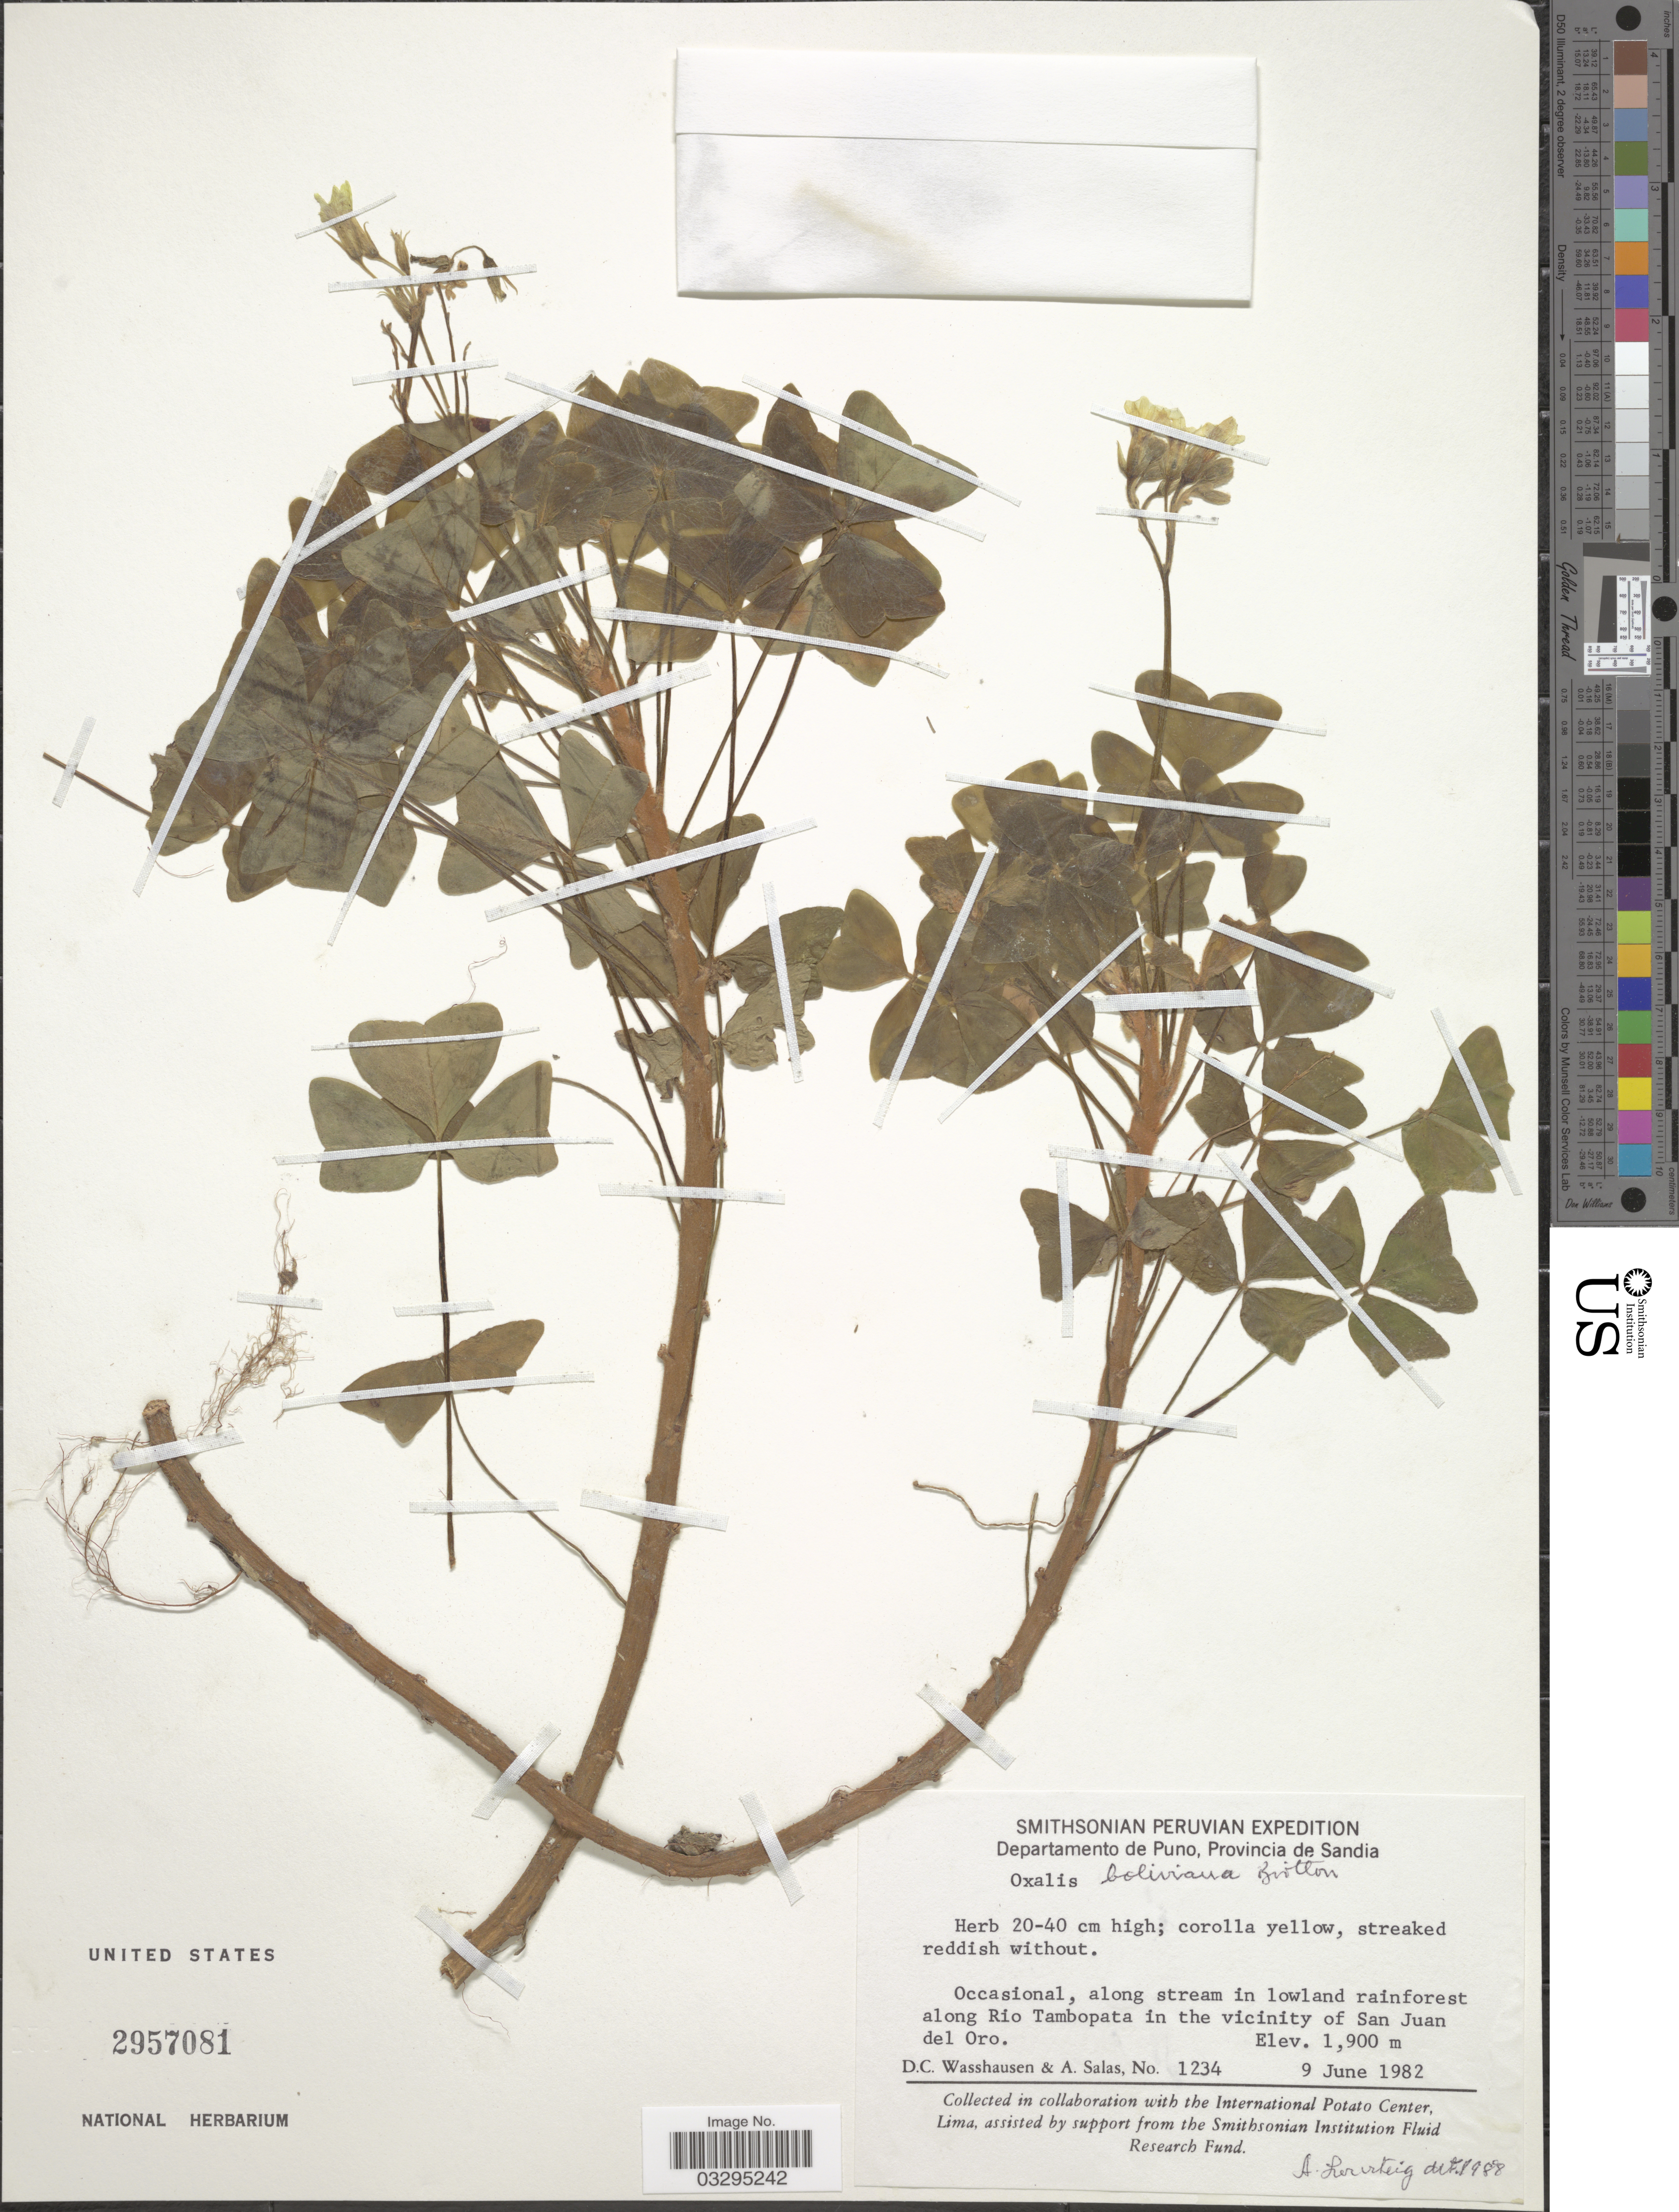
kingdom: Plantae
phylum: Tracheophyta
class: Magnoliopsida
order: Oxalidales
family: Oxalidaceae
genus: Oxalis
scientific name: Oxalis boliviana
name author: Britton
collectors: D. C. Wasshausen & A. Salas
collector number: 1234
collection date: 1982-06-09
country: Peru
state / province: Puno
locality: Departamento de Puno, Provincia de Sandia. Along stream in lowland rainforest along Rio Tambopata in the vicinity of San Juan del Oro.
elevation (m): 1900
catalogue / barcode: US 2957081